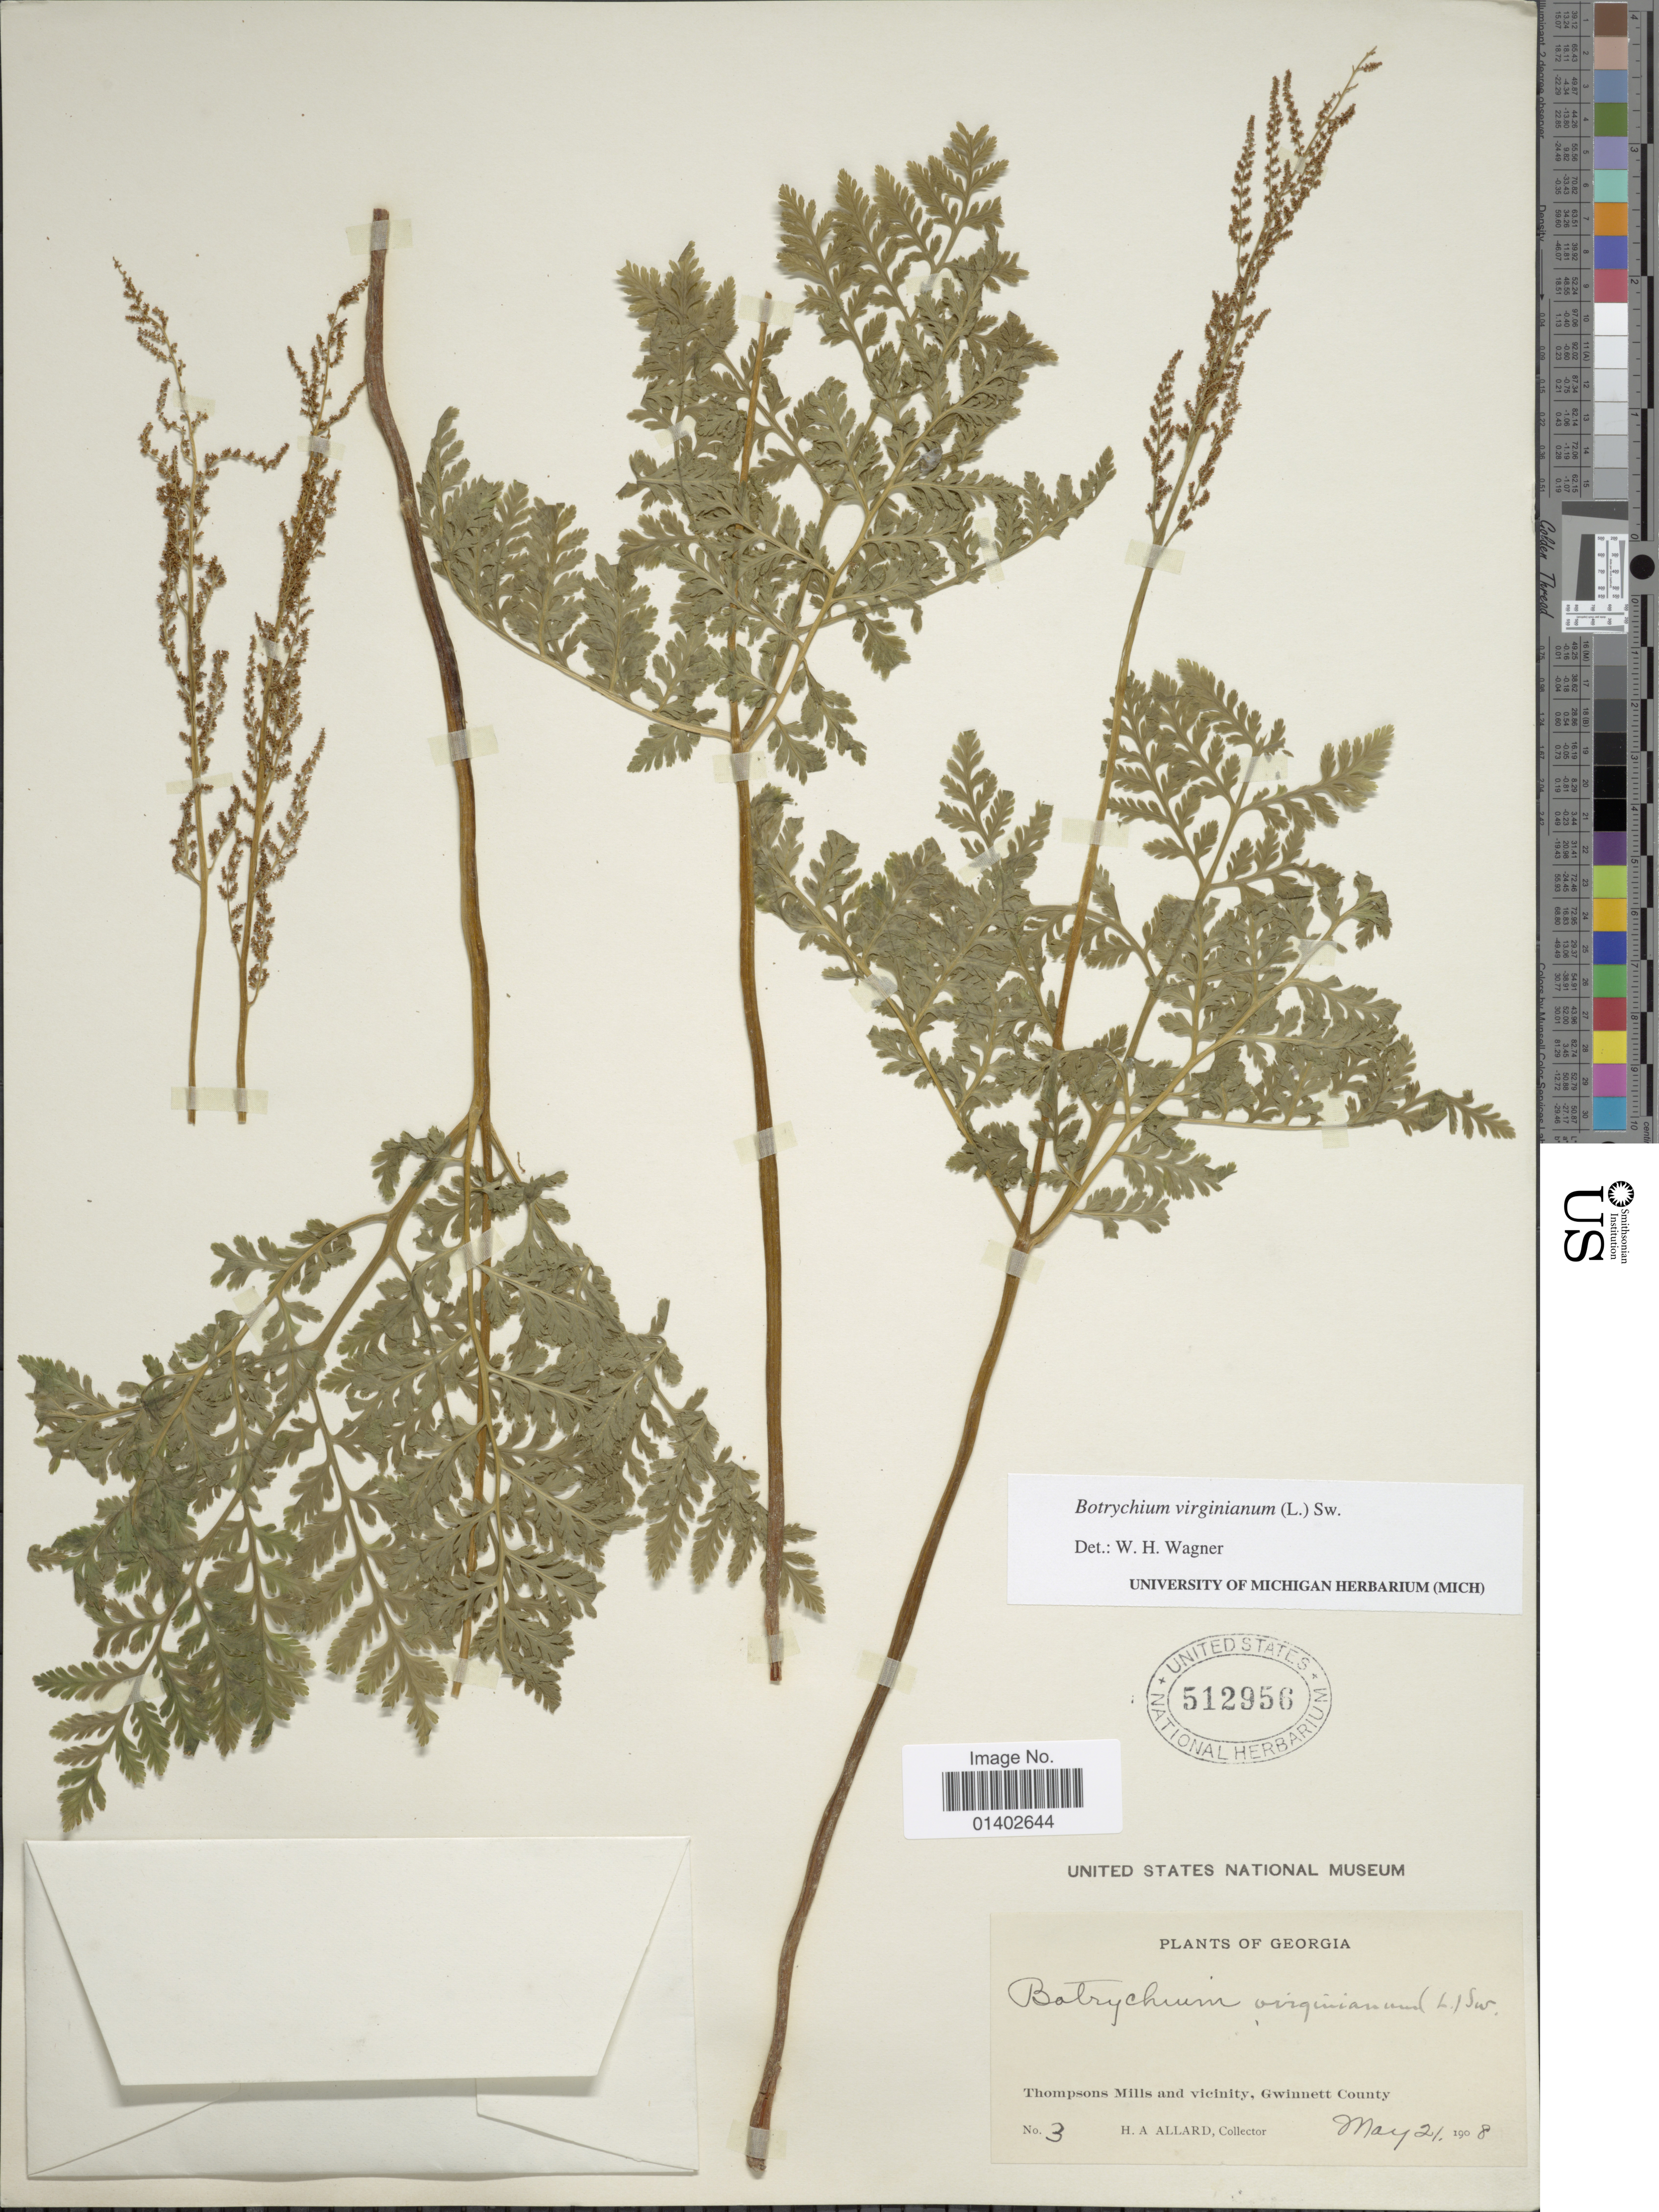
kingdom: Plantae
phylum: Tracheophyta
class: Polypodiopsida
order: Ophioglossales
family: Ophioglossaceae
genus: Botrychium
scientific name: Botrychium virginianum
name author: (L.) Sw.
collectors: H. A. Allard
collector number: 3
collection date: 1908-05-21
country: United States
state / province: Georgia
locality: Thompsons Mills and vicinity, Gwinnett County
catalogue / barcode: US 512956